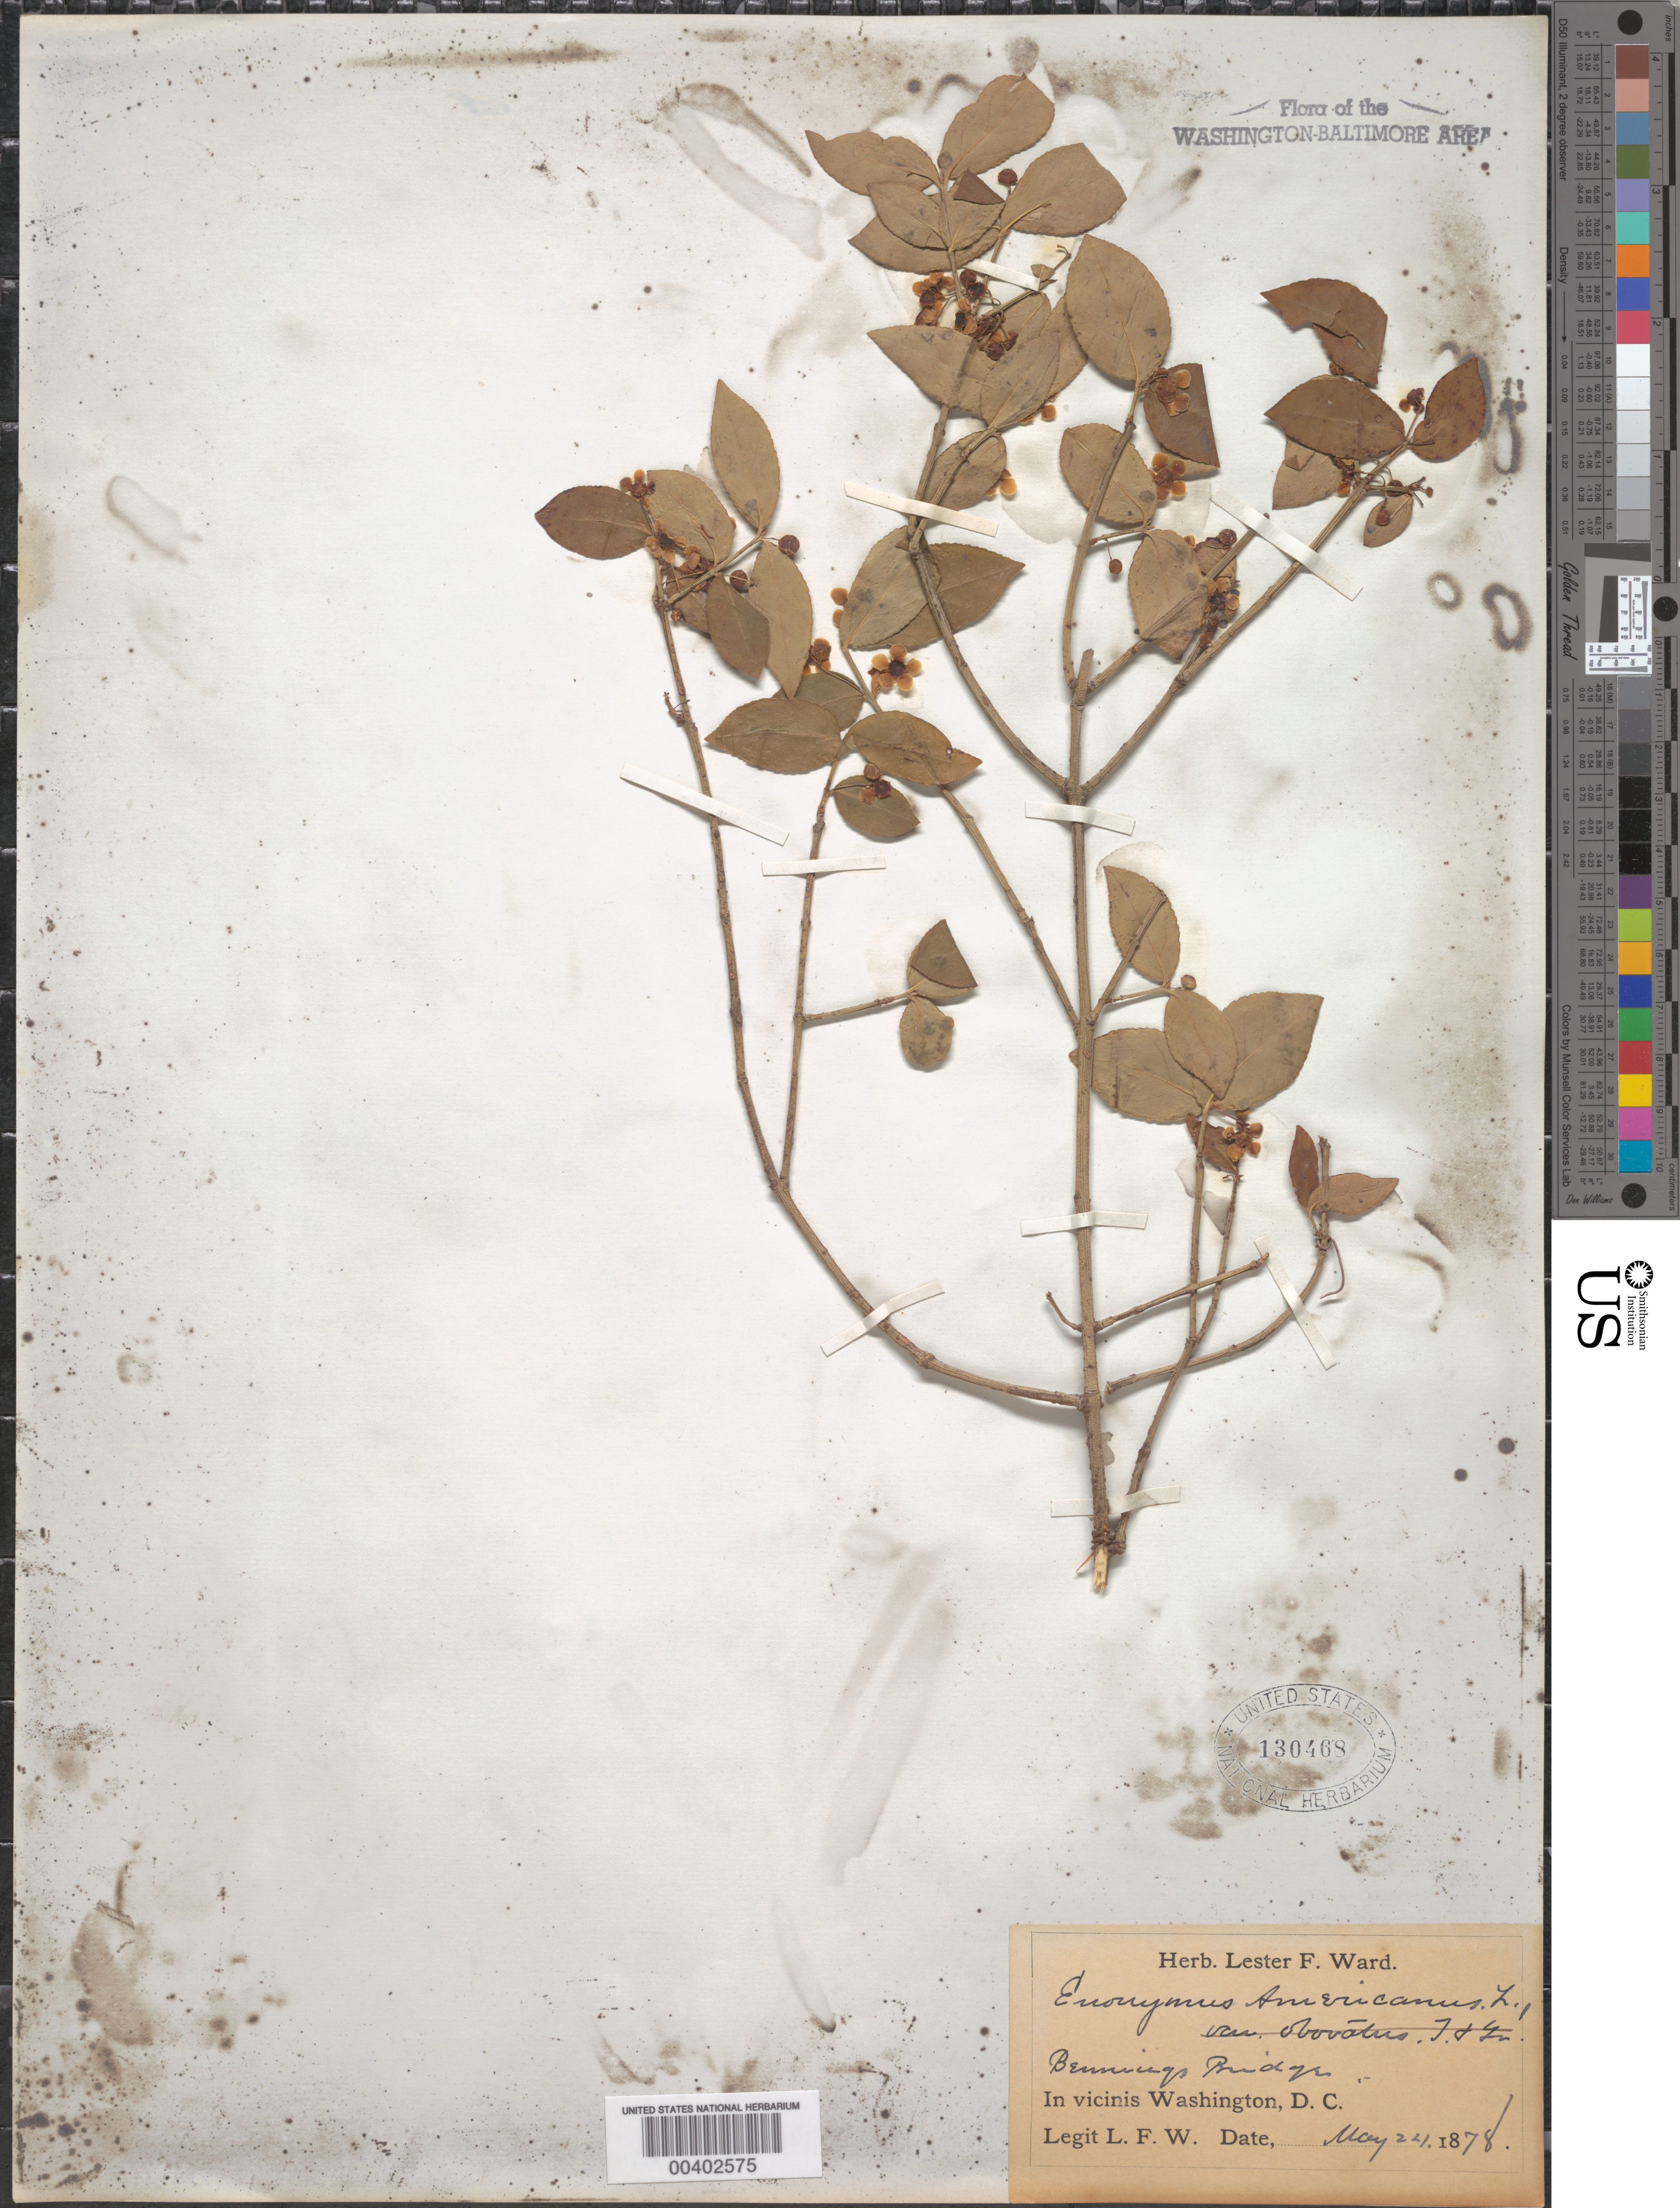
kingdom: Plantae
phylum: Tracheophyta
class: Magnoliopsida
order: Celastrales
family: Celastraceae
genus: Euonymus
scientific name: Euonymus americanus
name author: L.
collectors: L. F. Ward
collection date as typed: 24 May 1878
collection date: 1878-05-24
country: United States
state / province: District of Columbia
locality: Benning's Bridge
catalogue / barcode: US 130468